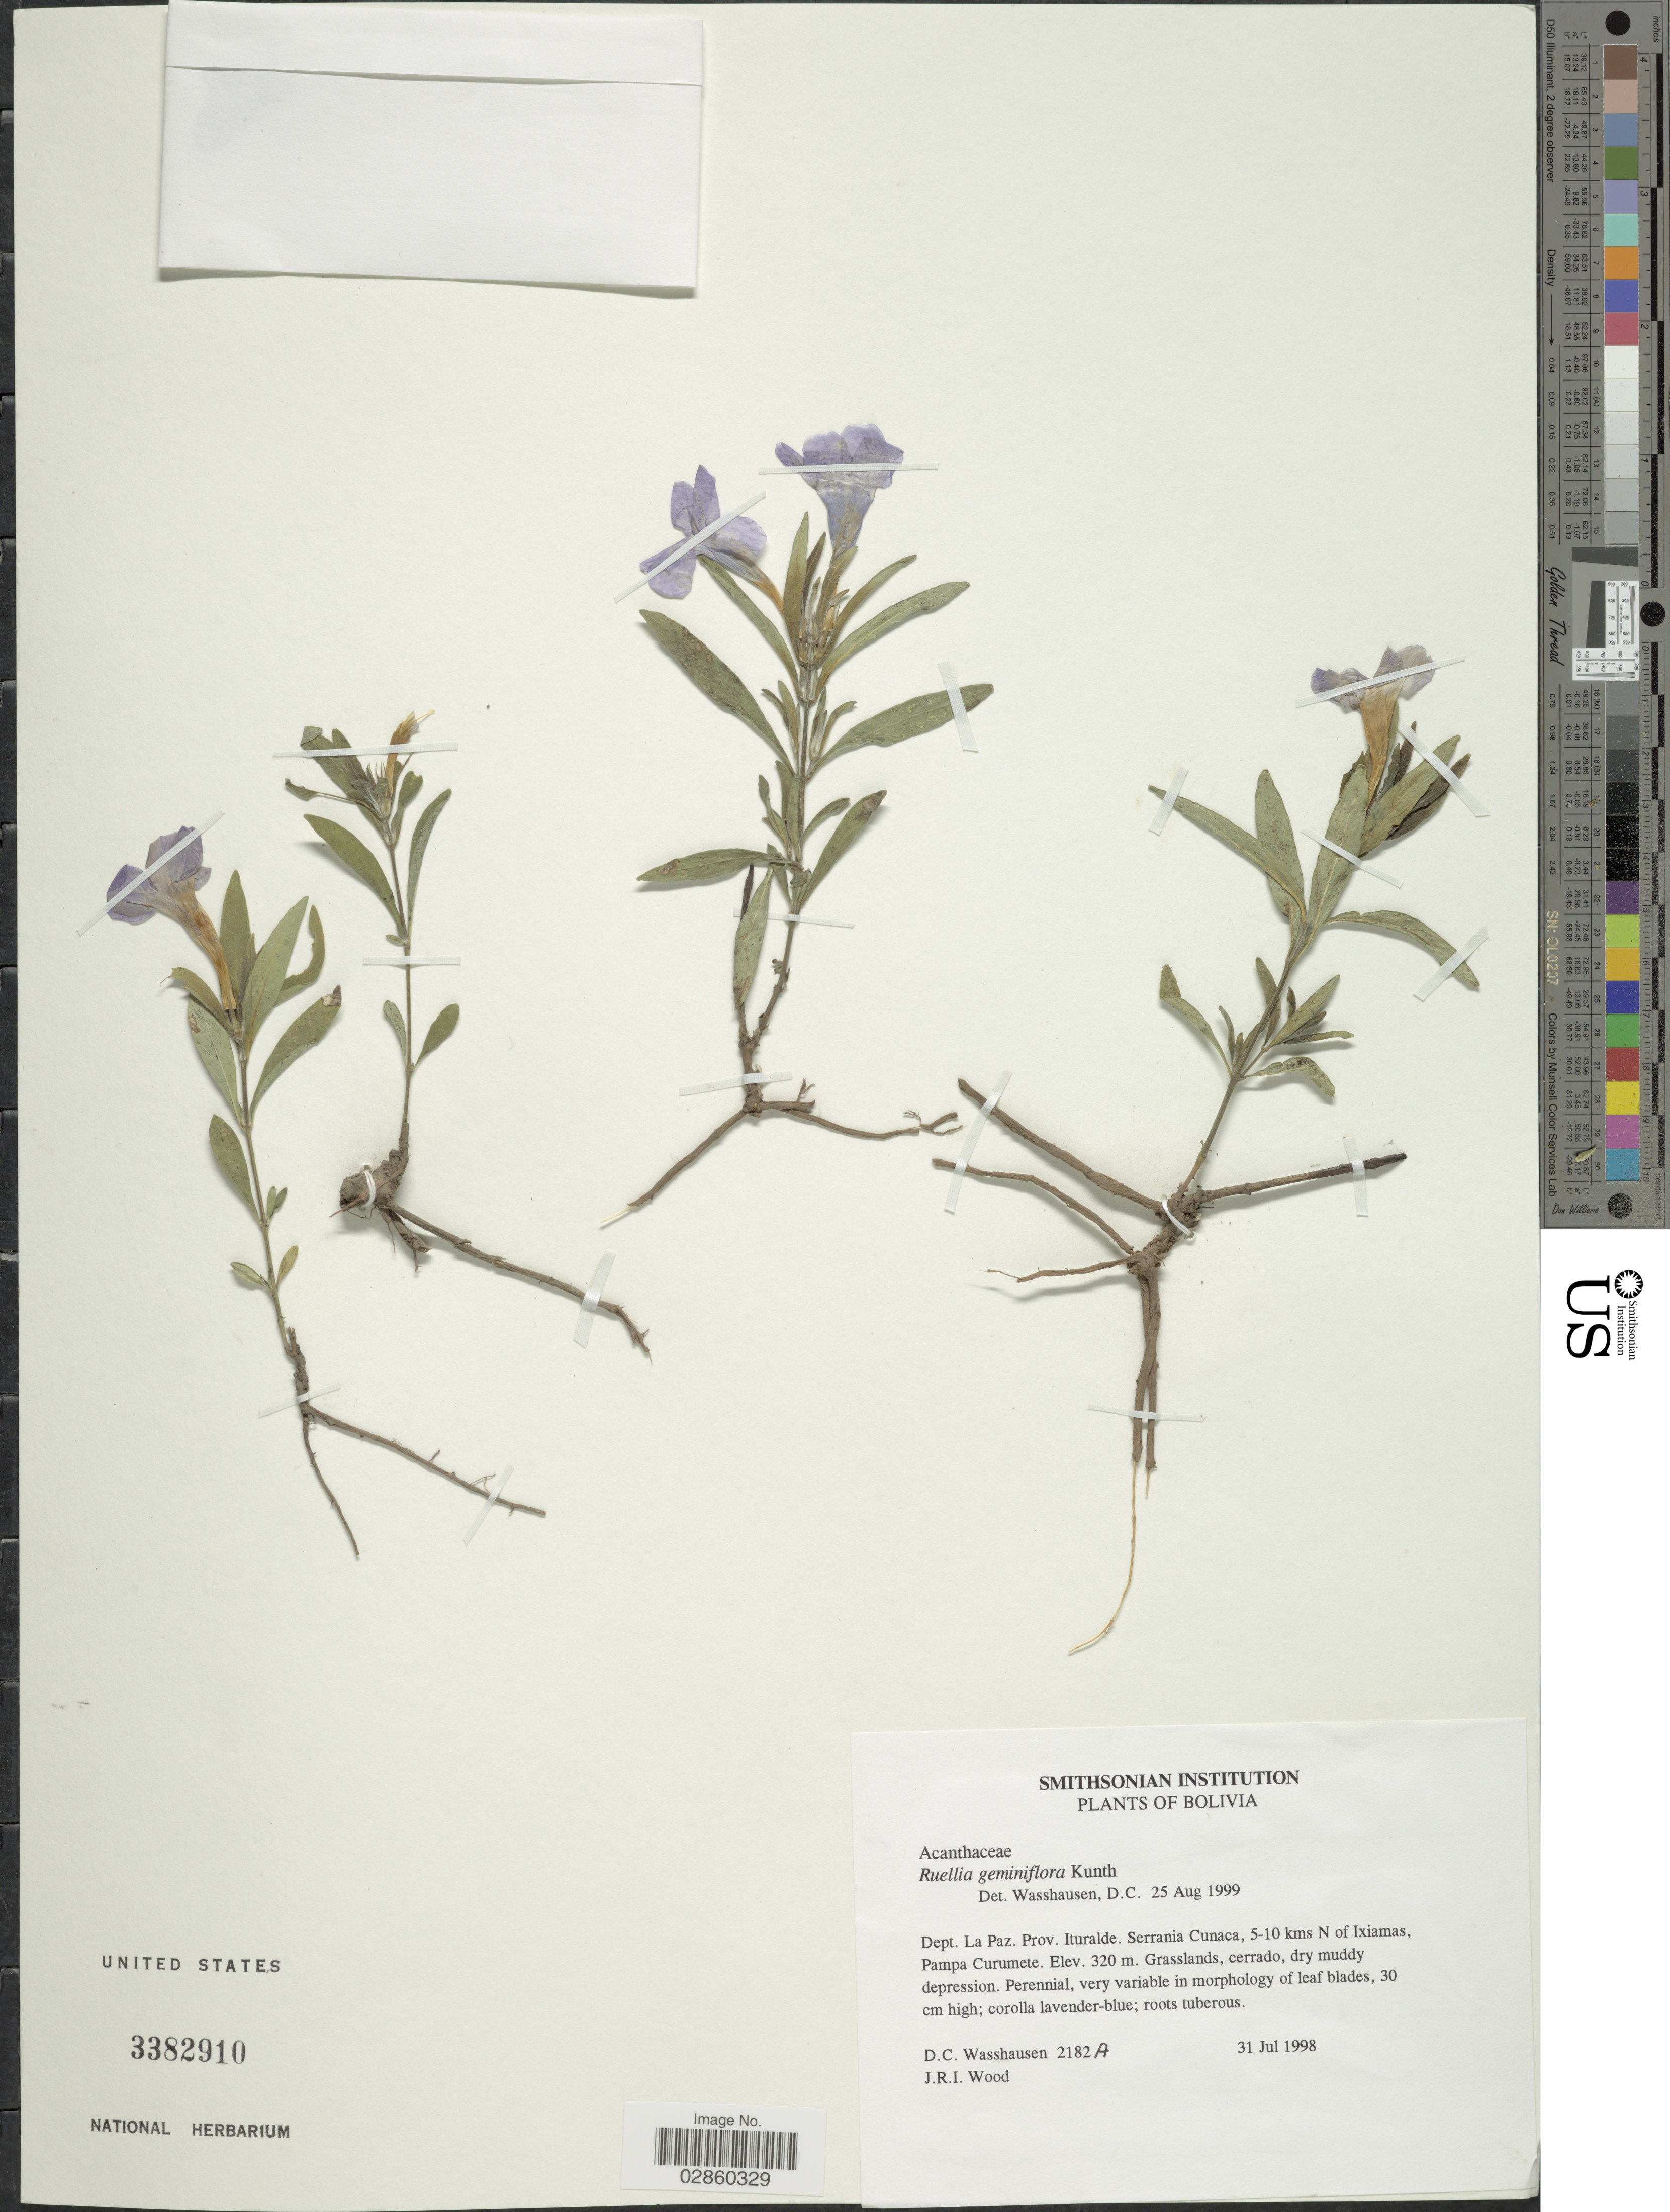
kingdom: Plantae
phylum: Tracheophyta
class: Magnoliopsida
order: Lamiales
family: Acanthaceae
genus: Ruellia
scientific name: Ruellia geminiflora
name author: Kunth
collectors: D. C. Wasshausen & J. R. I. Wood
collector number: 2182A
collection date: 1998-07-31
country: Bolivia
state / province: La Paz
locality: Dept. La Paz, Prov. Ituralde, Serrania Cunaca, 5-10 kms N of Ixiamas, Pampa Curumete.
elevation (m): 320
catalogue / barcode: US 3382910